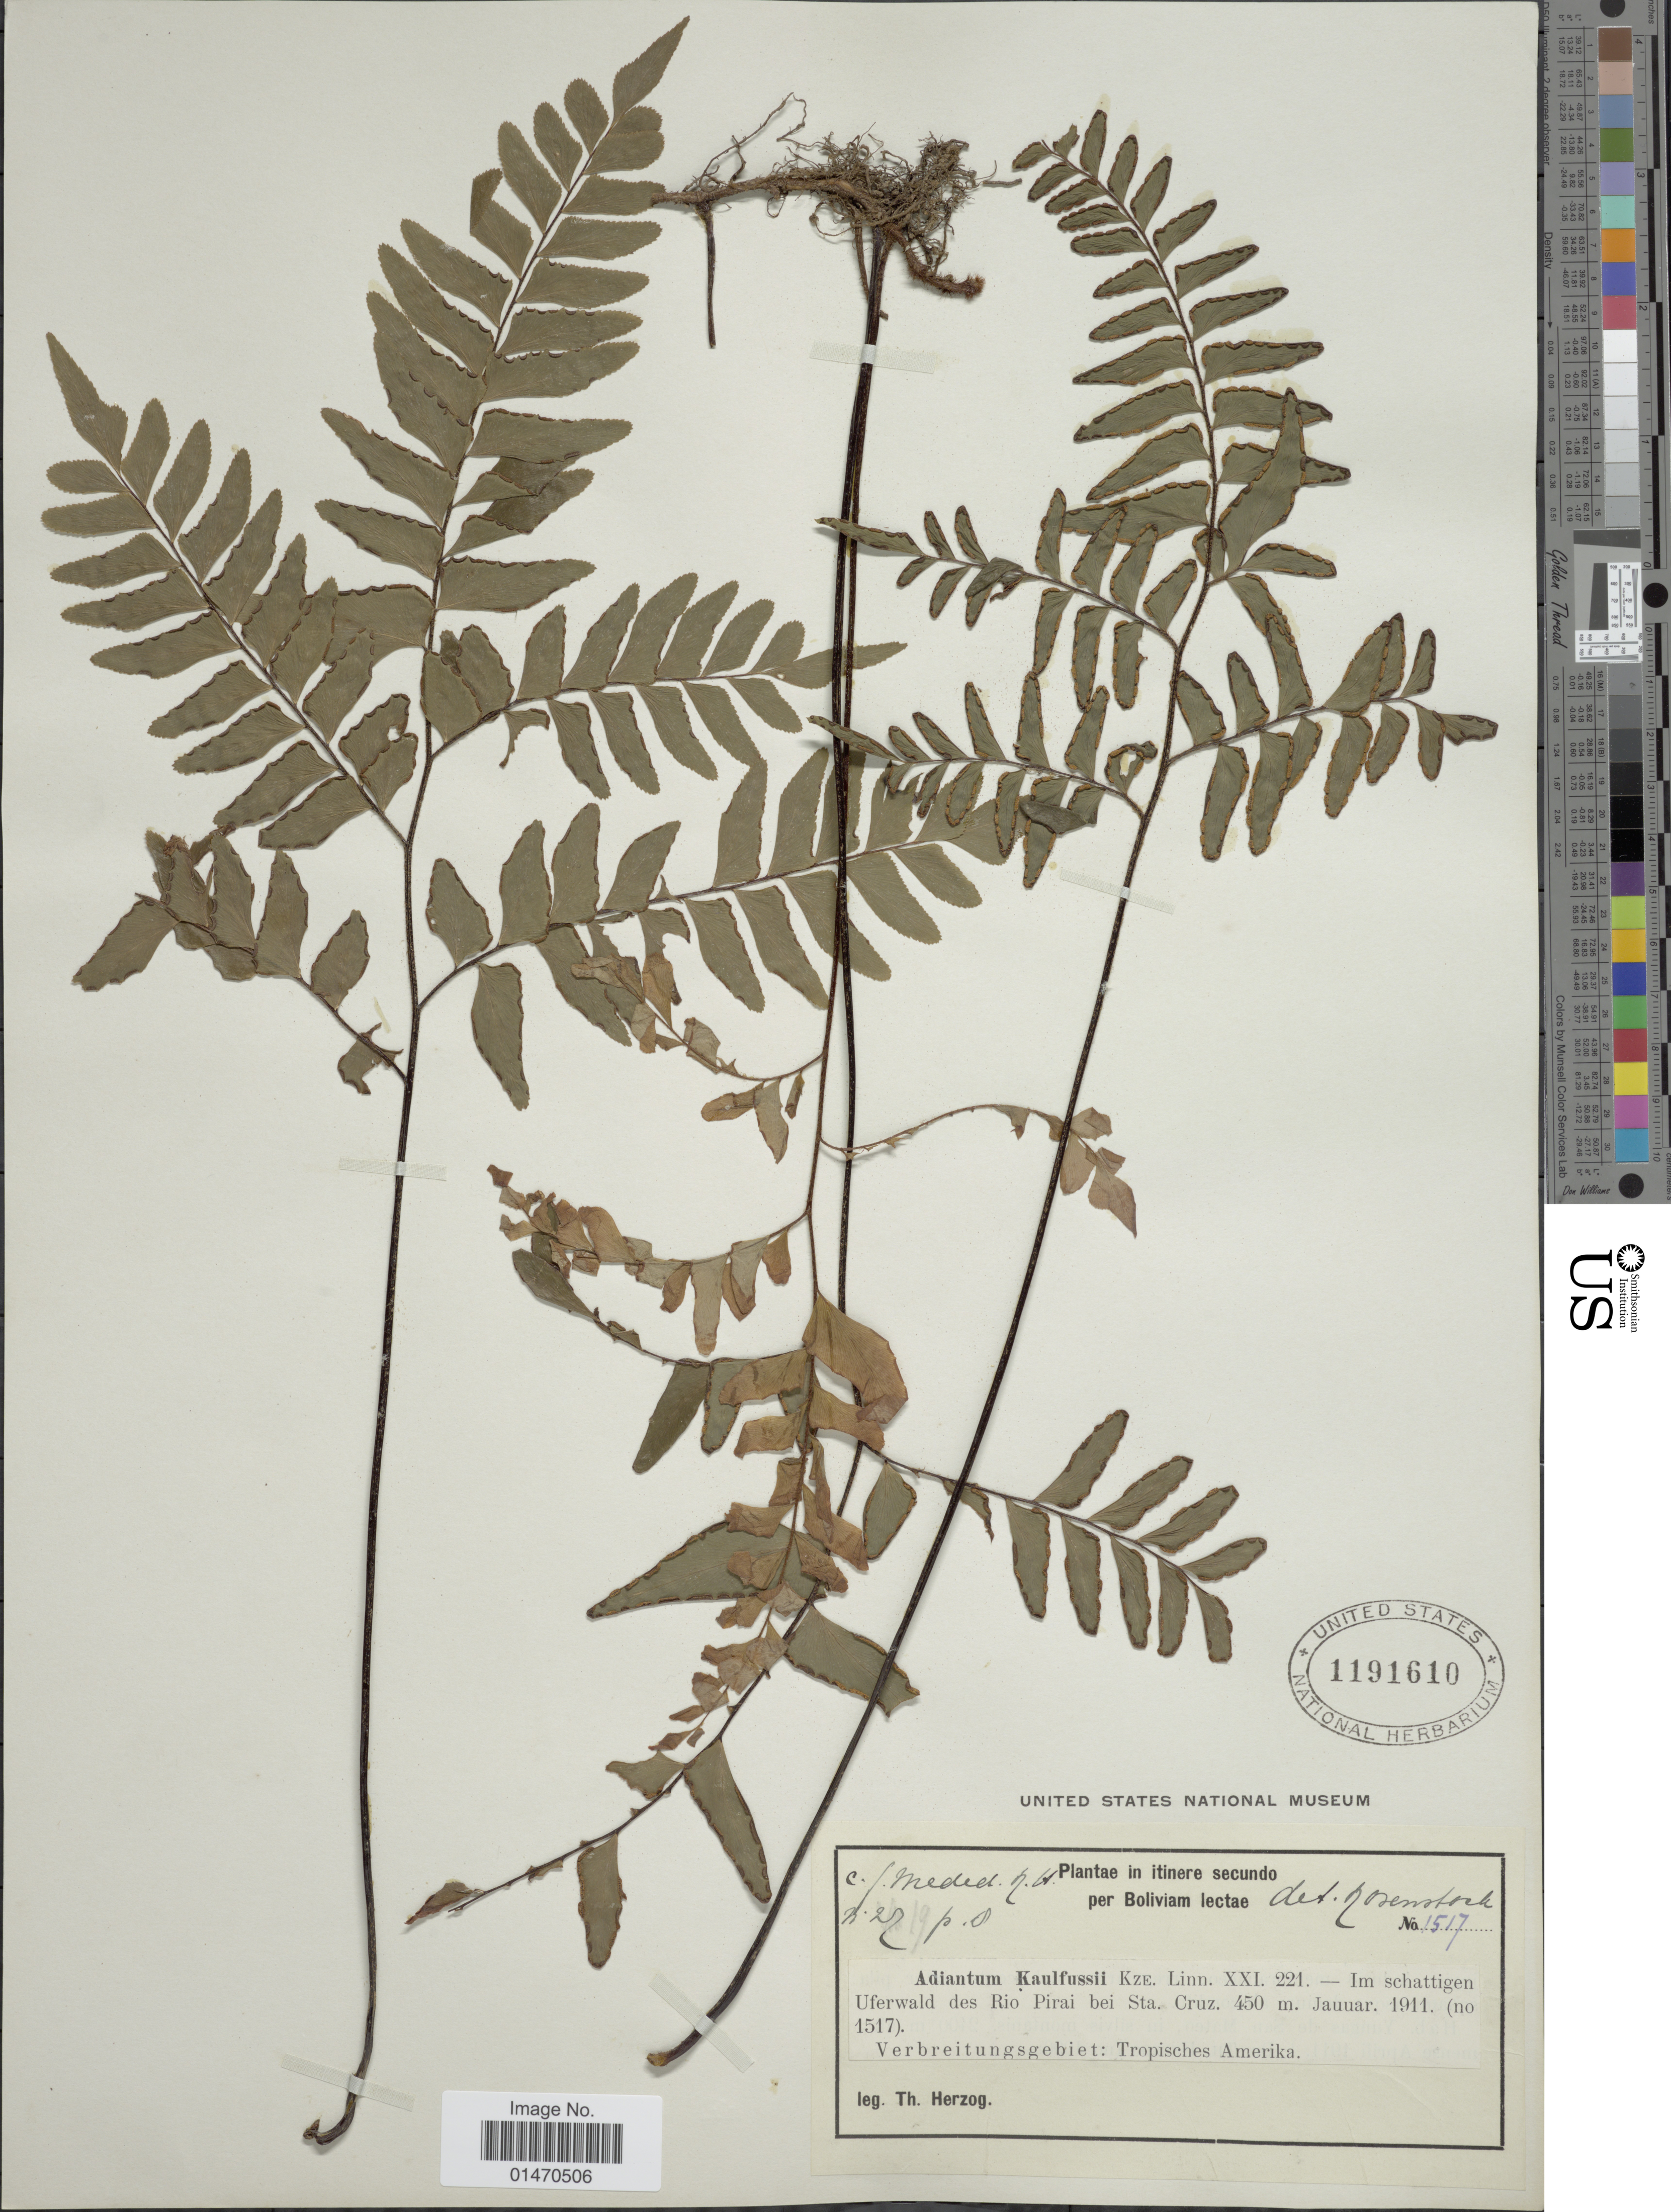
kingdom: Plantae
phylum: Tracheophyta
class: Polypodiopsida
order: Polypodiales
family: Pteridaceae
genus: Adiantum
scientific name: Adiantum latifolium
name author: Lam.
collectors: T. K. J. Herzog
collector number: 1517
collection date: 1911-01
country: Bolivia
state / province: Santa Cruz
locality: Itinere scundo per Boliviam lectae, in schattigen Uferwald des RIo Pirai bei Sta. Cruz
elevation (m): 450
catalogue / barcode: US 1191610